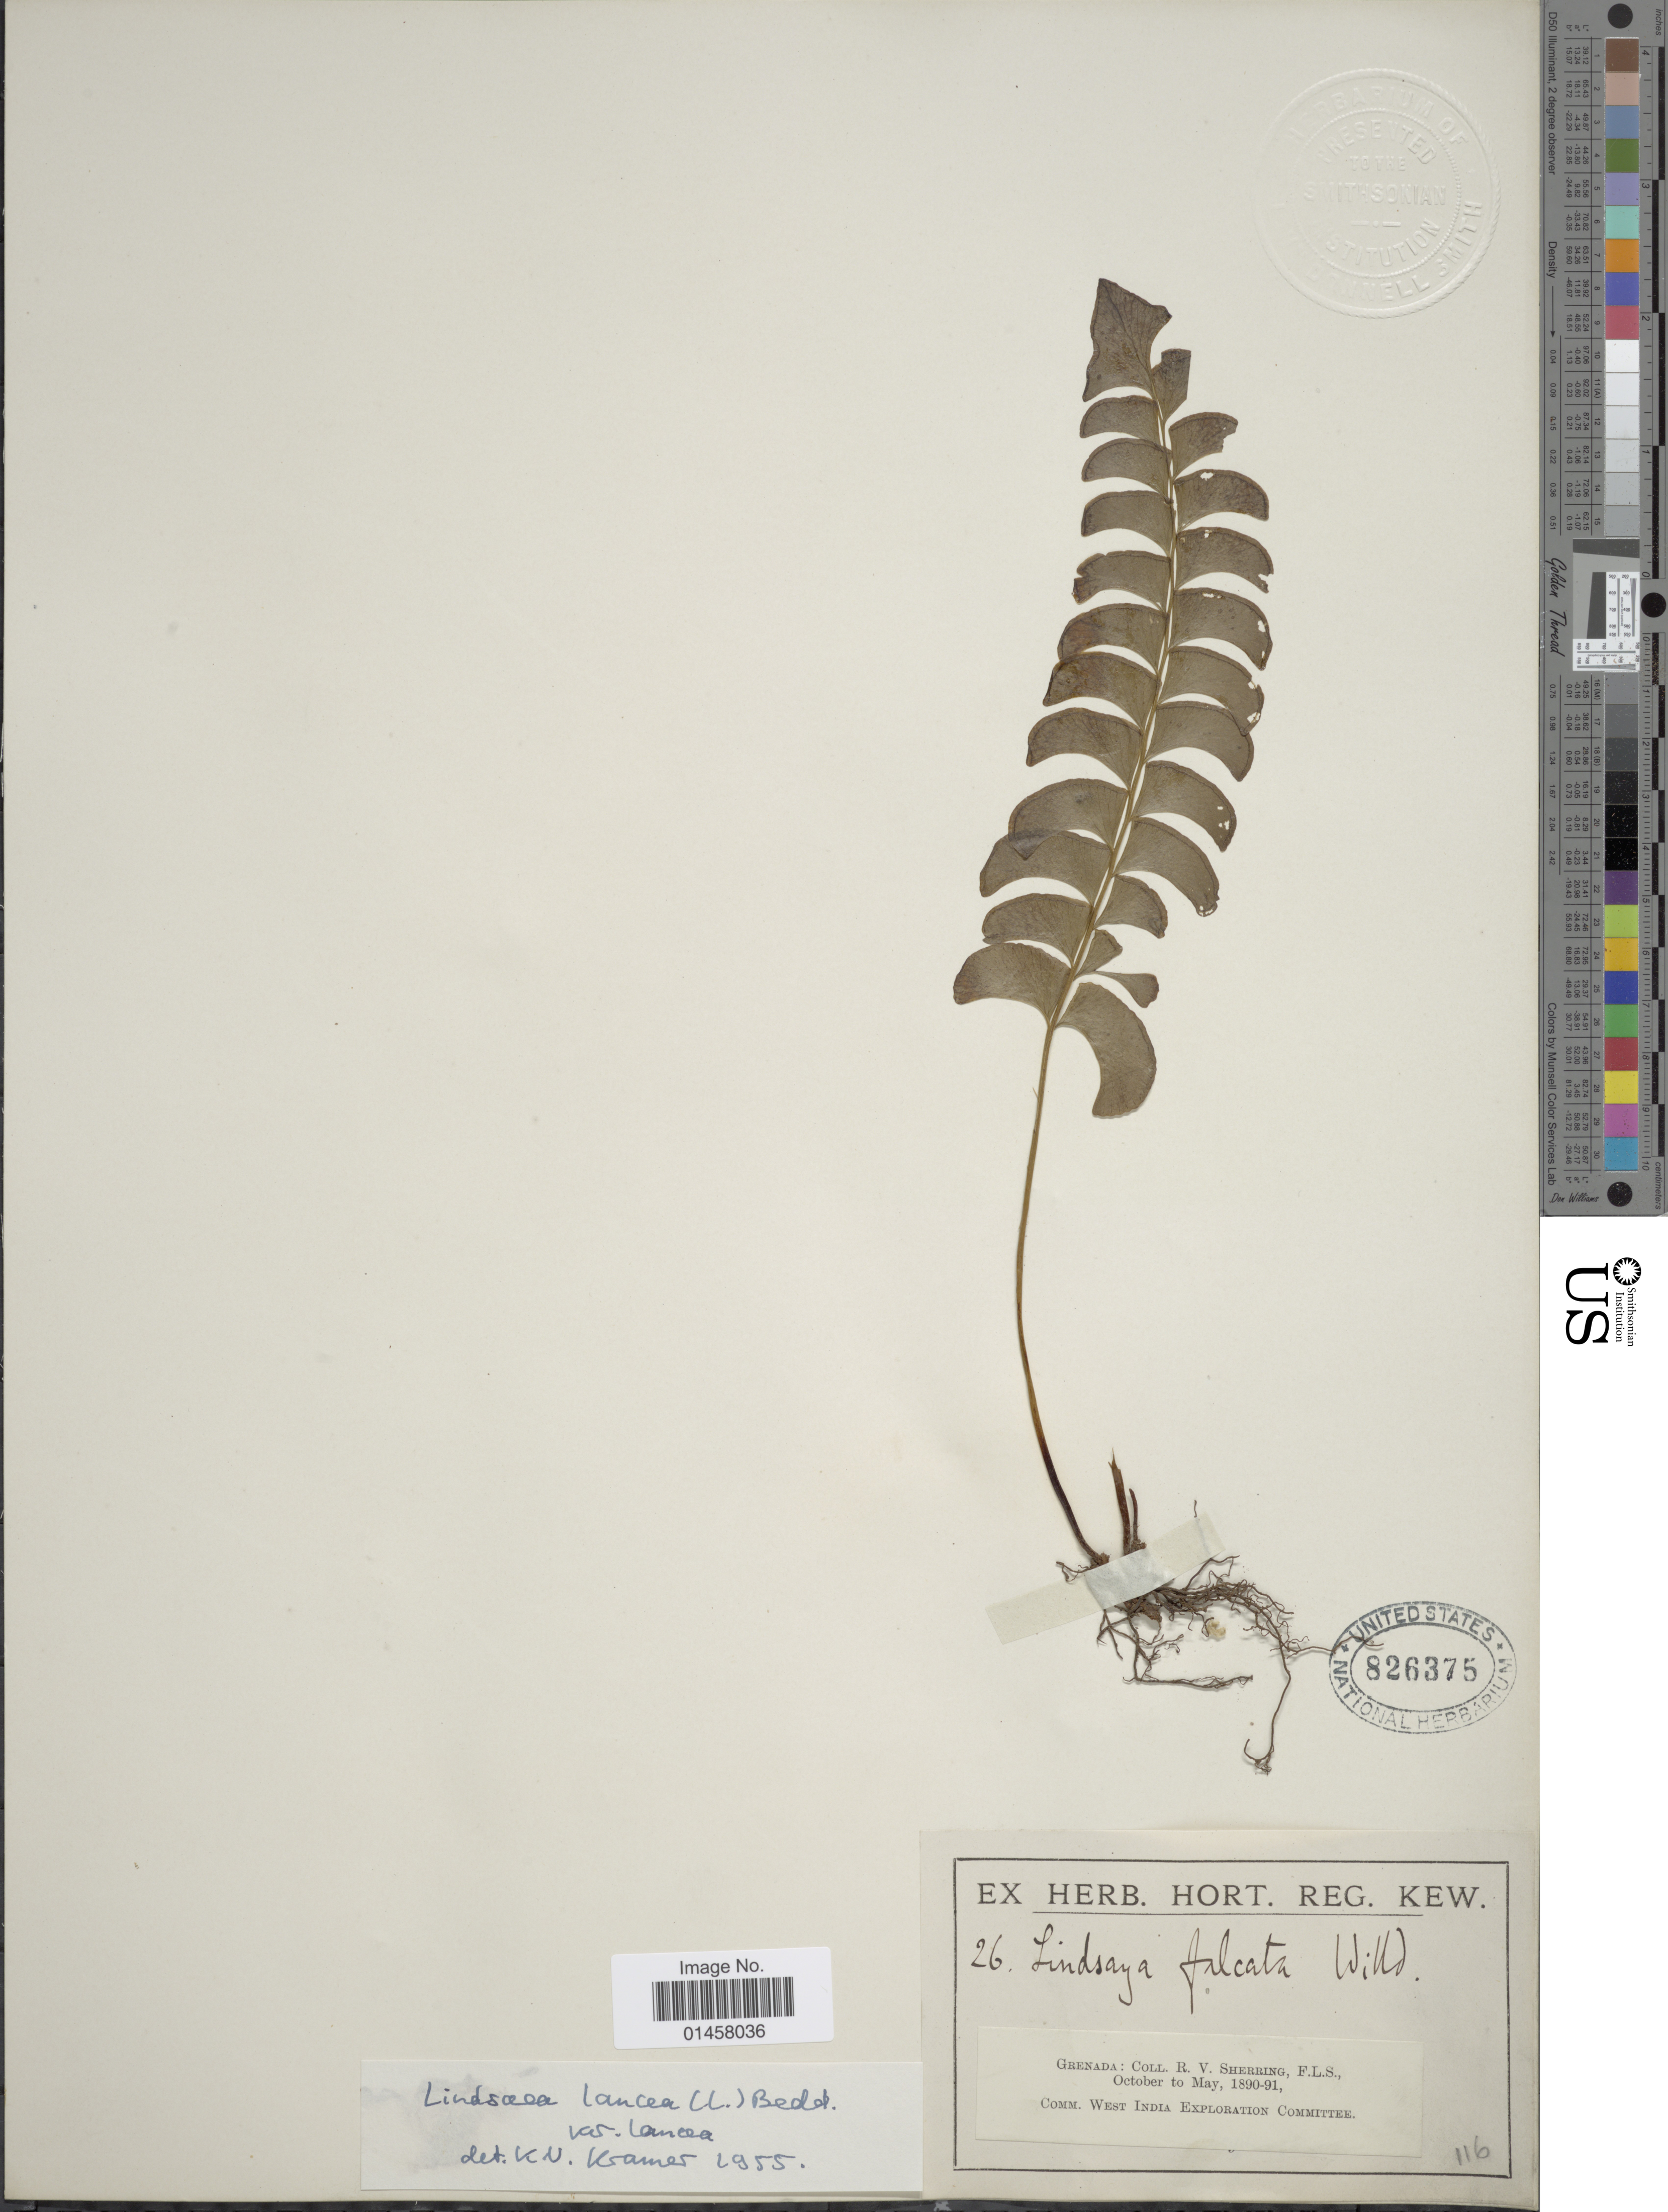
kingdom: Plantae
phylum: Tracheophyta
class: Polypodiopsida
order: Polypodiales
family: Lindsaeaceae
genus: Lindsaea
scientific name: Lindsaea lancea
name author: (L.) Bedd.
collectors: R. Sherring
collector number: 26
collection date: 1890-10/1891-05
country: Grenada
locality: Grenada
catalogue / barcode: US 826375